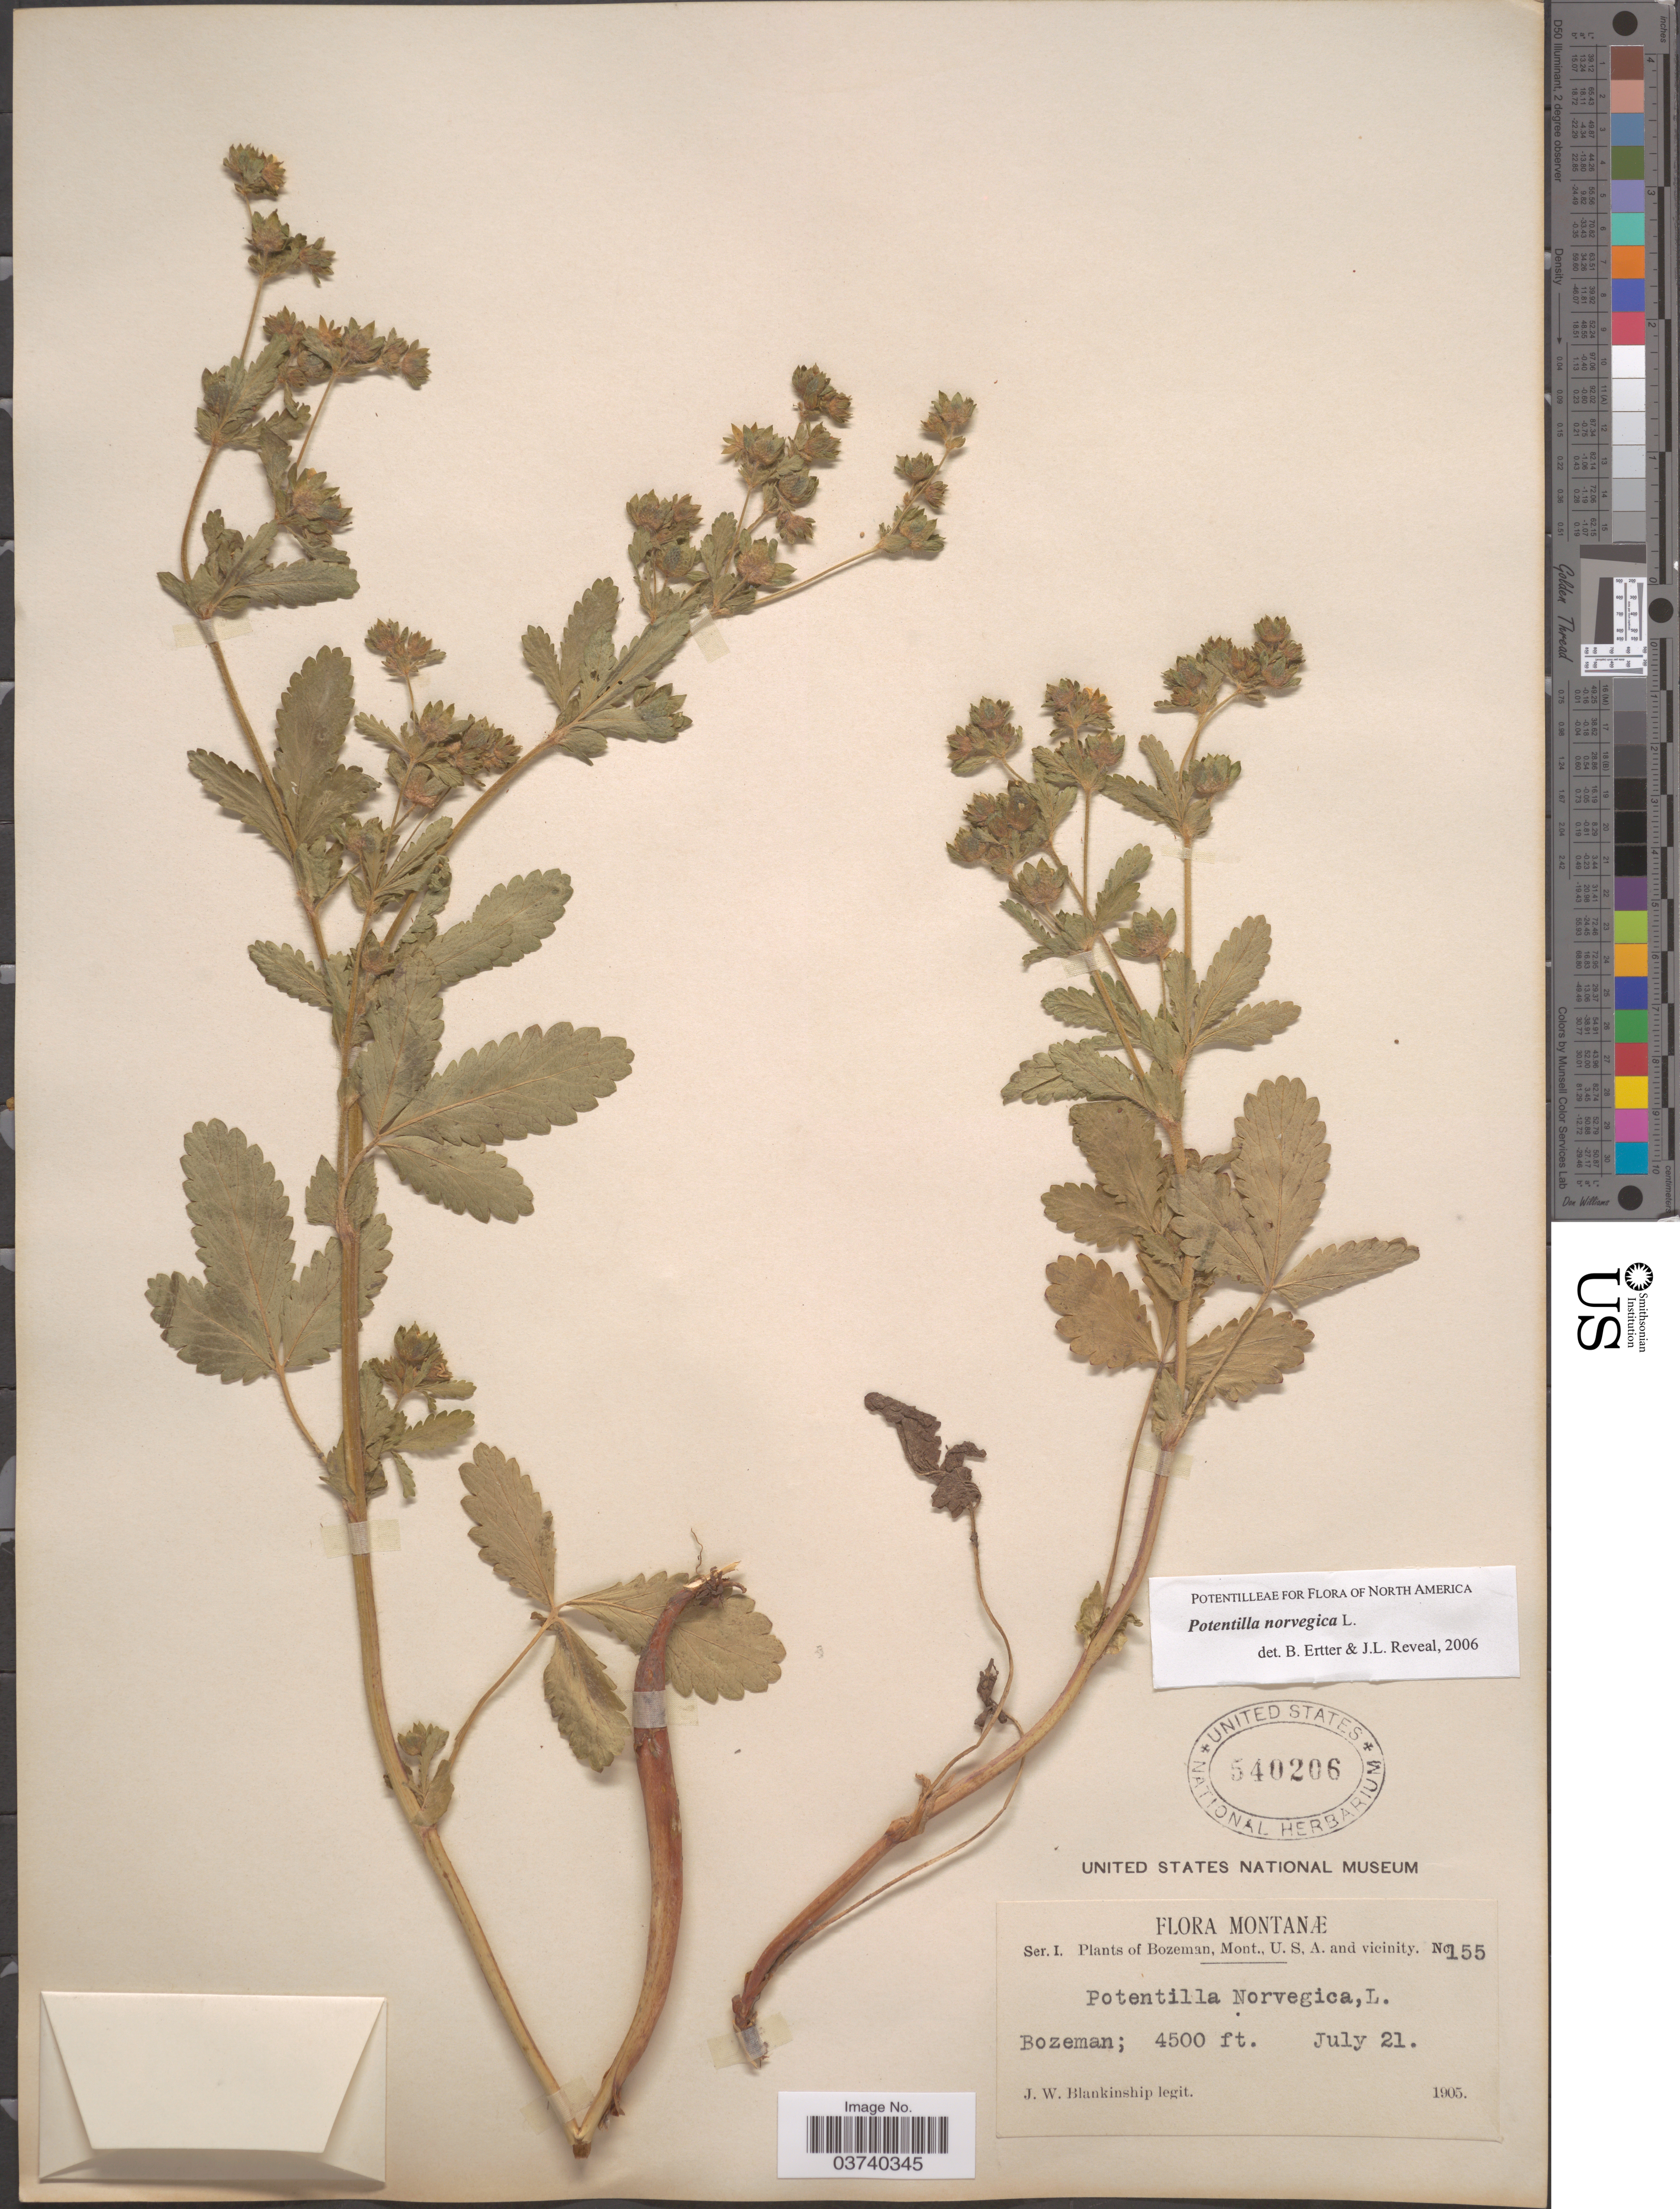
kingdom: Plantae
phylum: Tracheophyta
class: Magnoliopsida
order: Rosales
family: Rosaceae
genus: Potentilla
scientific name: Potentilla norvegica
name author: L.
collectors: J. W. Blankinship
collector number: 155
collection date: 1905-07-21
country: United States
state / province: Montana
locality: Bozeman, Mont., U. S. A. and vicinity.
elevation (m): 1372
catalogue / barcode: US 540206